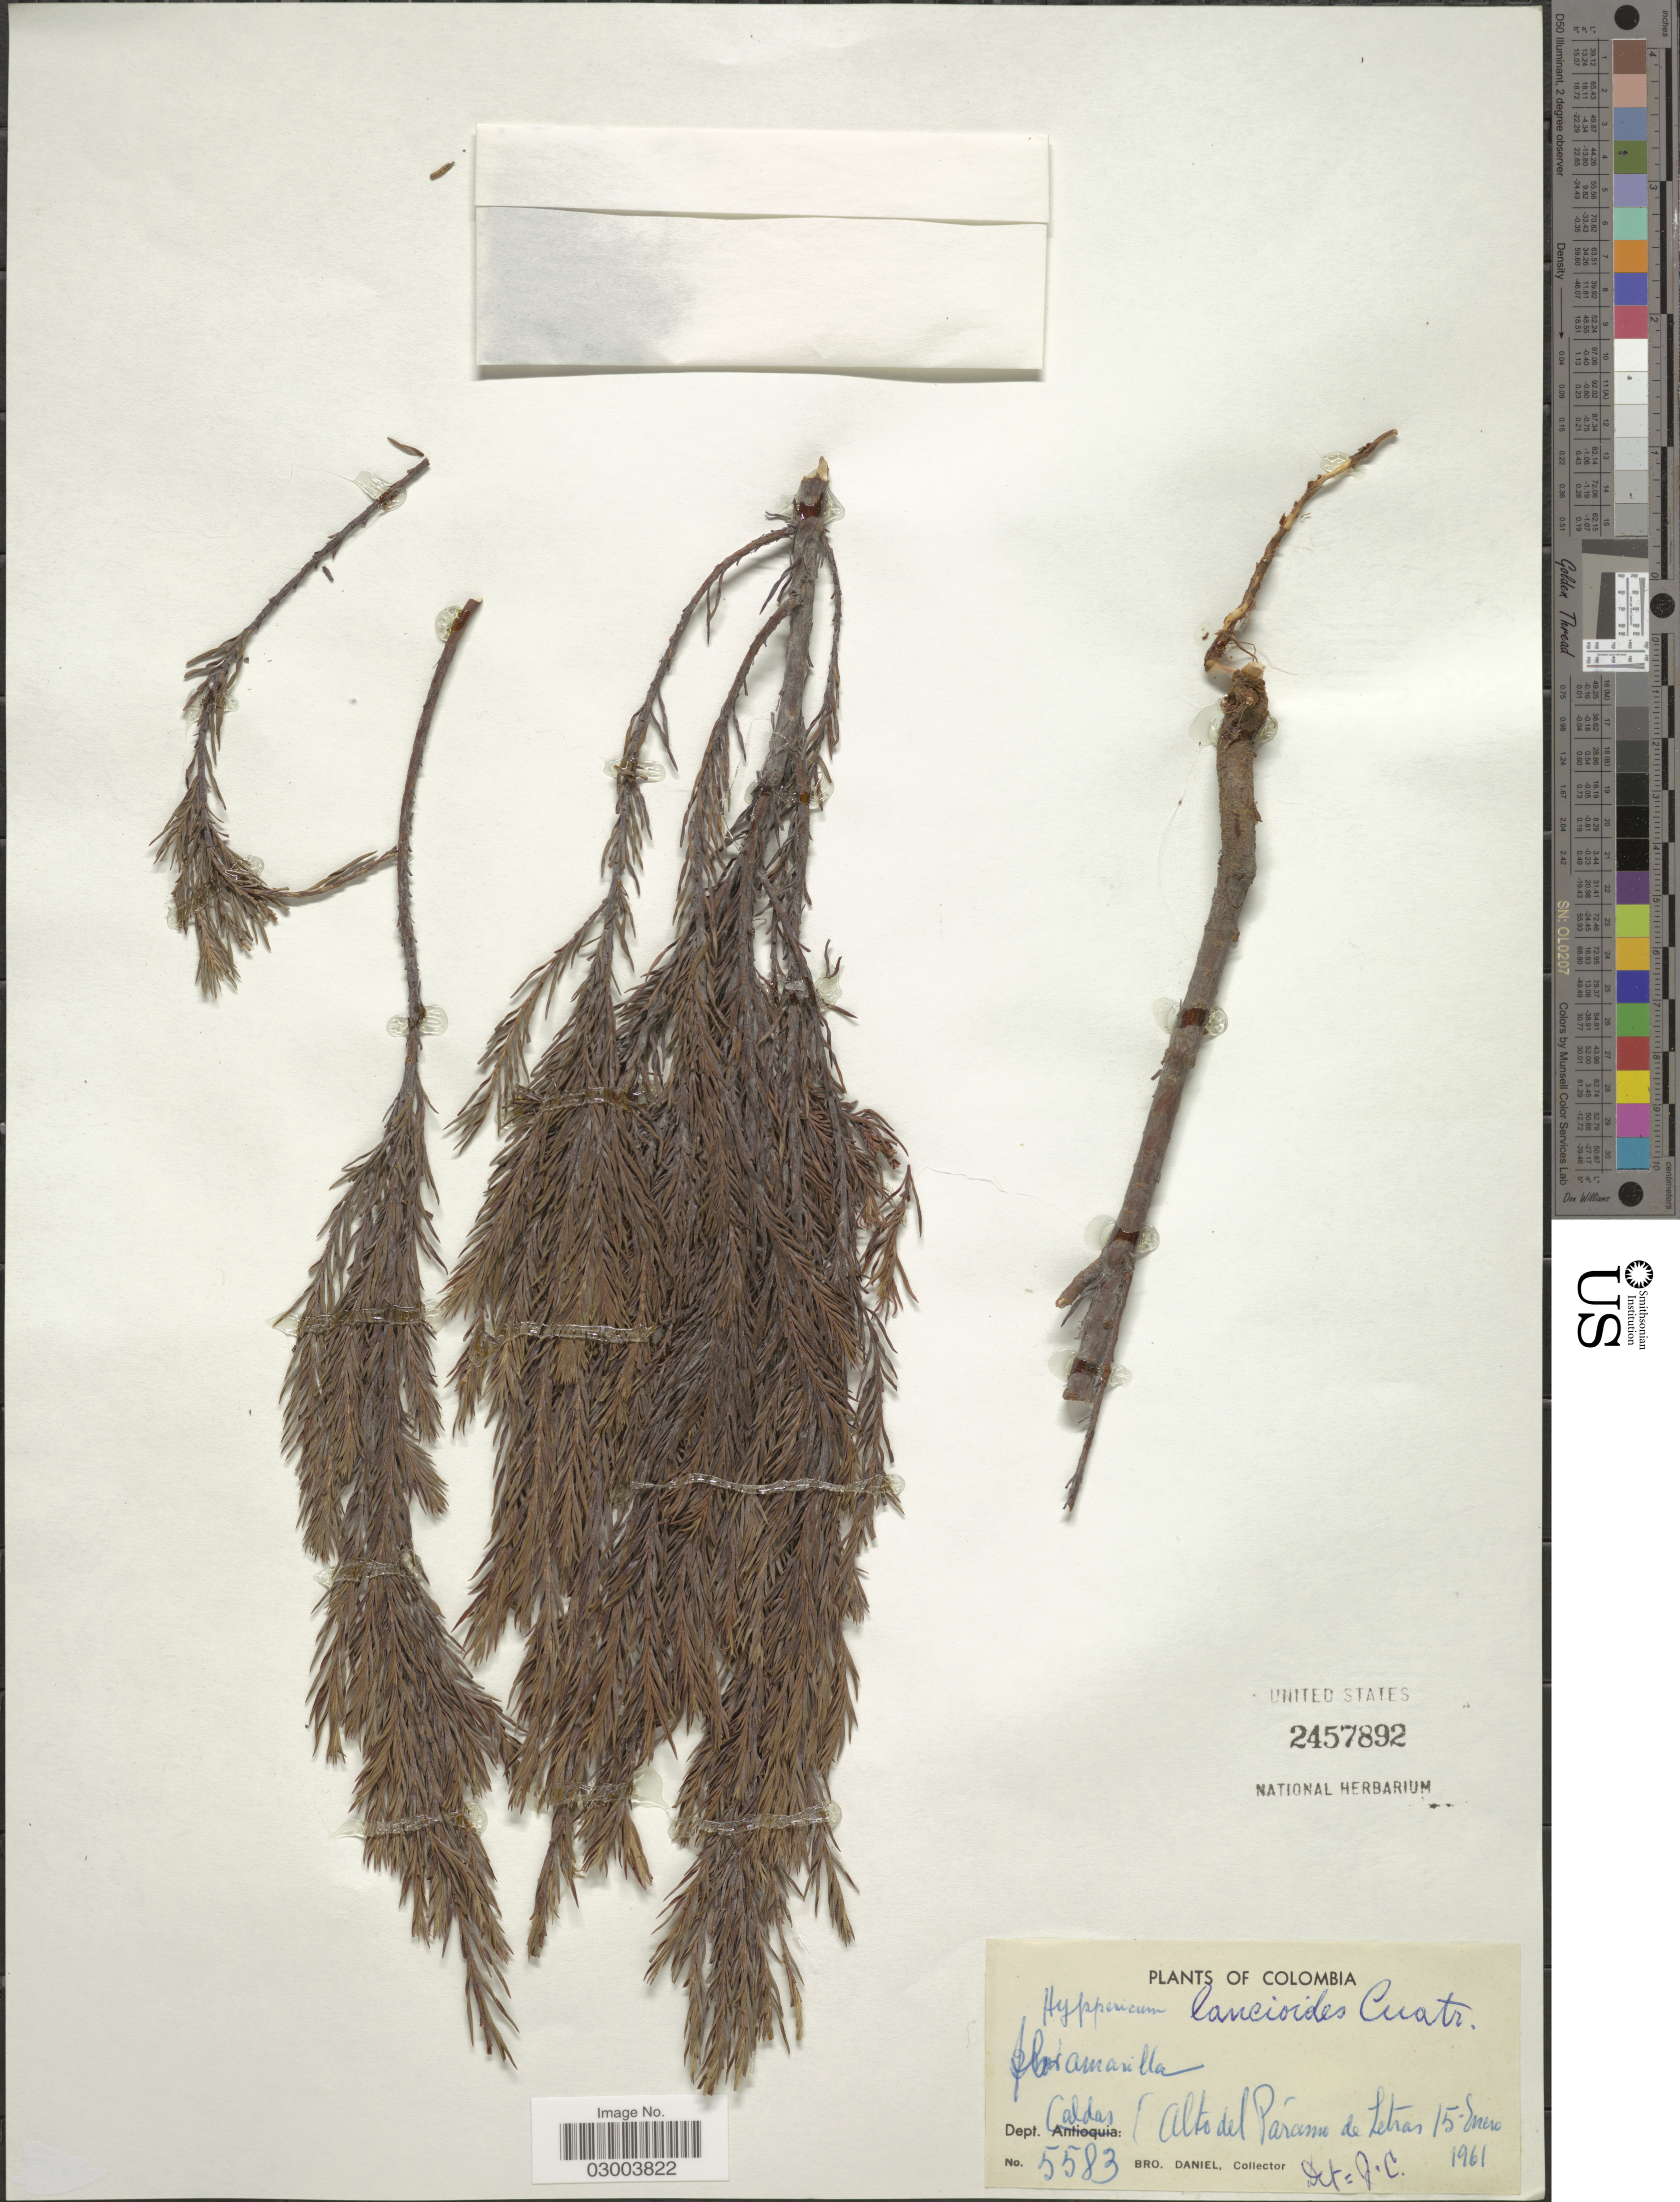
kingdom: Plantae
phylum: Tracheophyta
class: Magnoliopsida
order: Malpighiales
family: Hypericaceae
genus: Hypericum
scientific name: Hypericum lancioides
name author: Cuatrec.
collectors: Bro. Daniel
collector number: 5583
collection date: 1961-01-15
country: Colombia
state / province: Caldas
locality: Dept. Caldas: Alto del Páramo de Letras.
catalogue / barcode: US 2457892